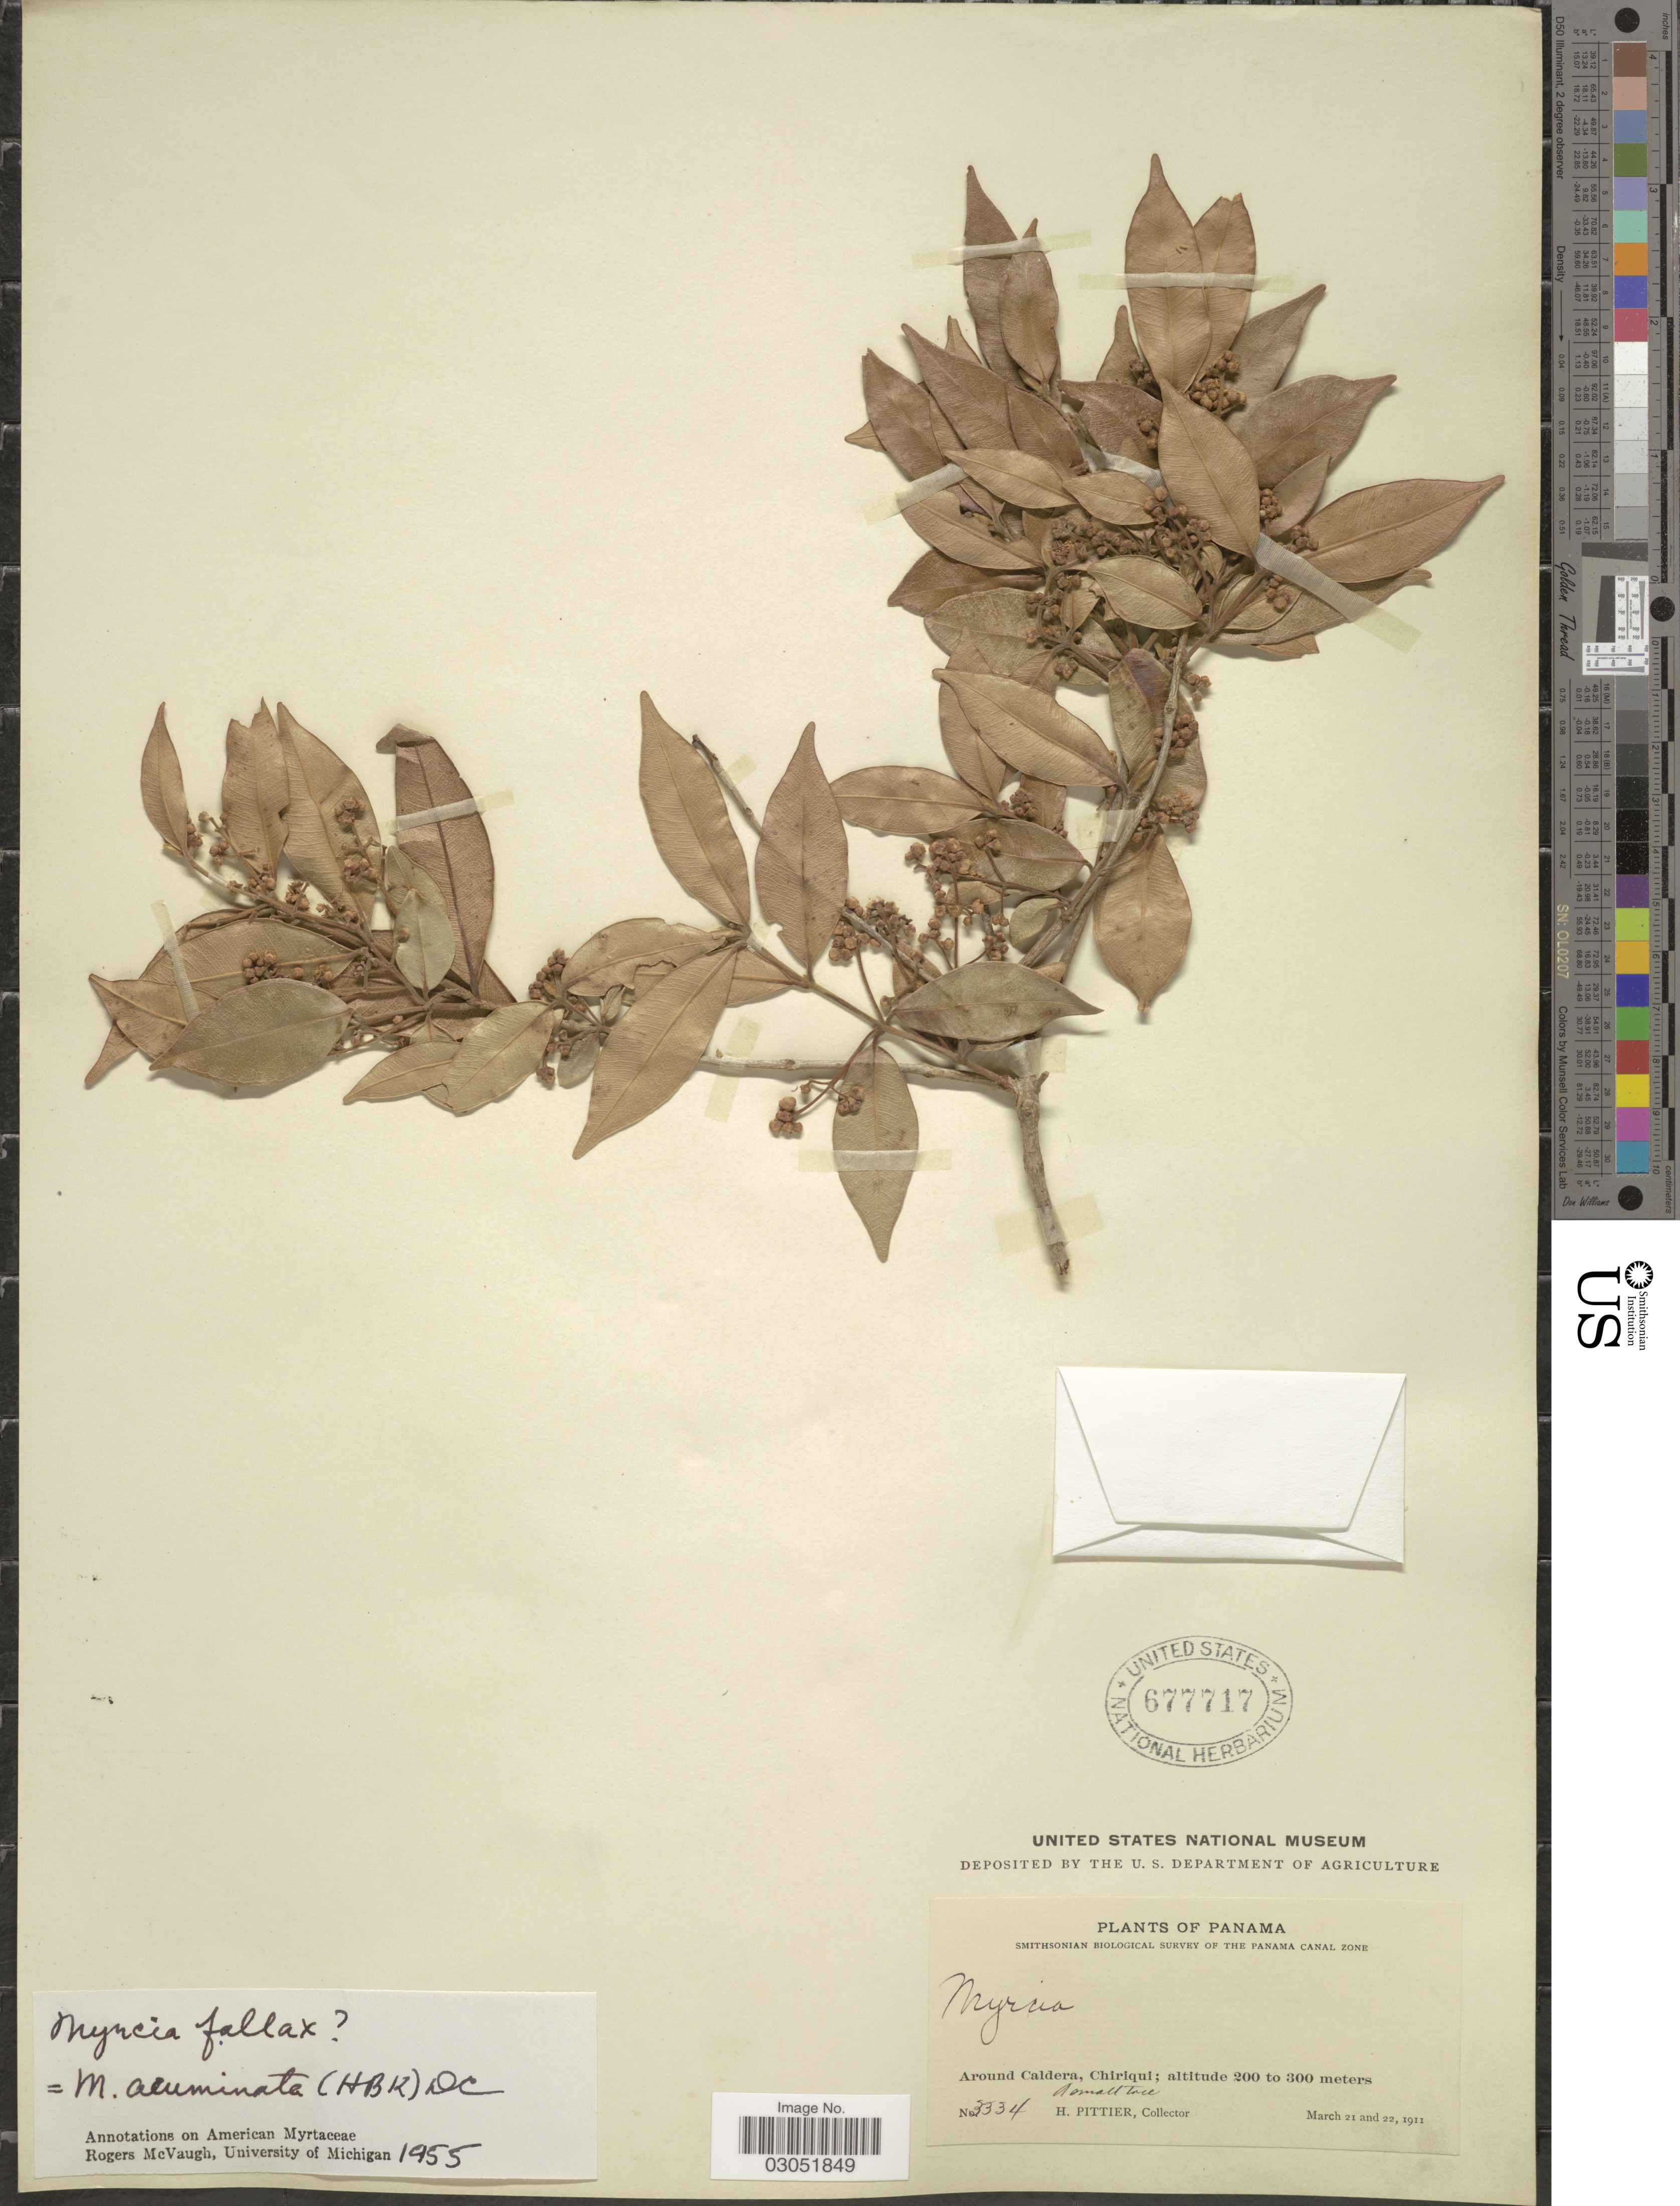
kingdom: Plantae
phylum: Tracheophyta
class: Magnoliopsida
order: Myrtales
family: Myrtaceae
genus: Myrcia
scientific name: Myrcia fallax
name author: (Rich.) DC.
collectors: H. F. Pittier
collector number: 3334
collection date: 1911-03-21/1911-03-22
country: Panama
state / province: Chiriqui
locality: Around Caldera.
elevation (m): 200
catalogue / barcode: US 677717